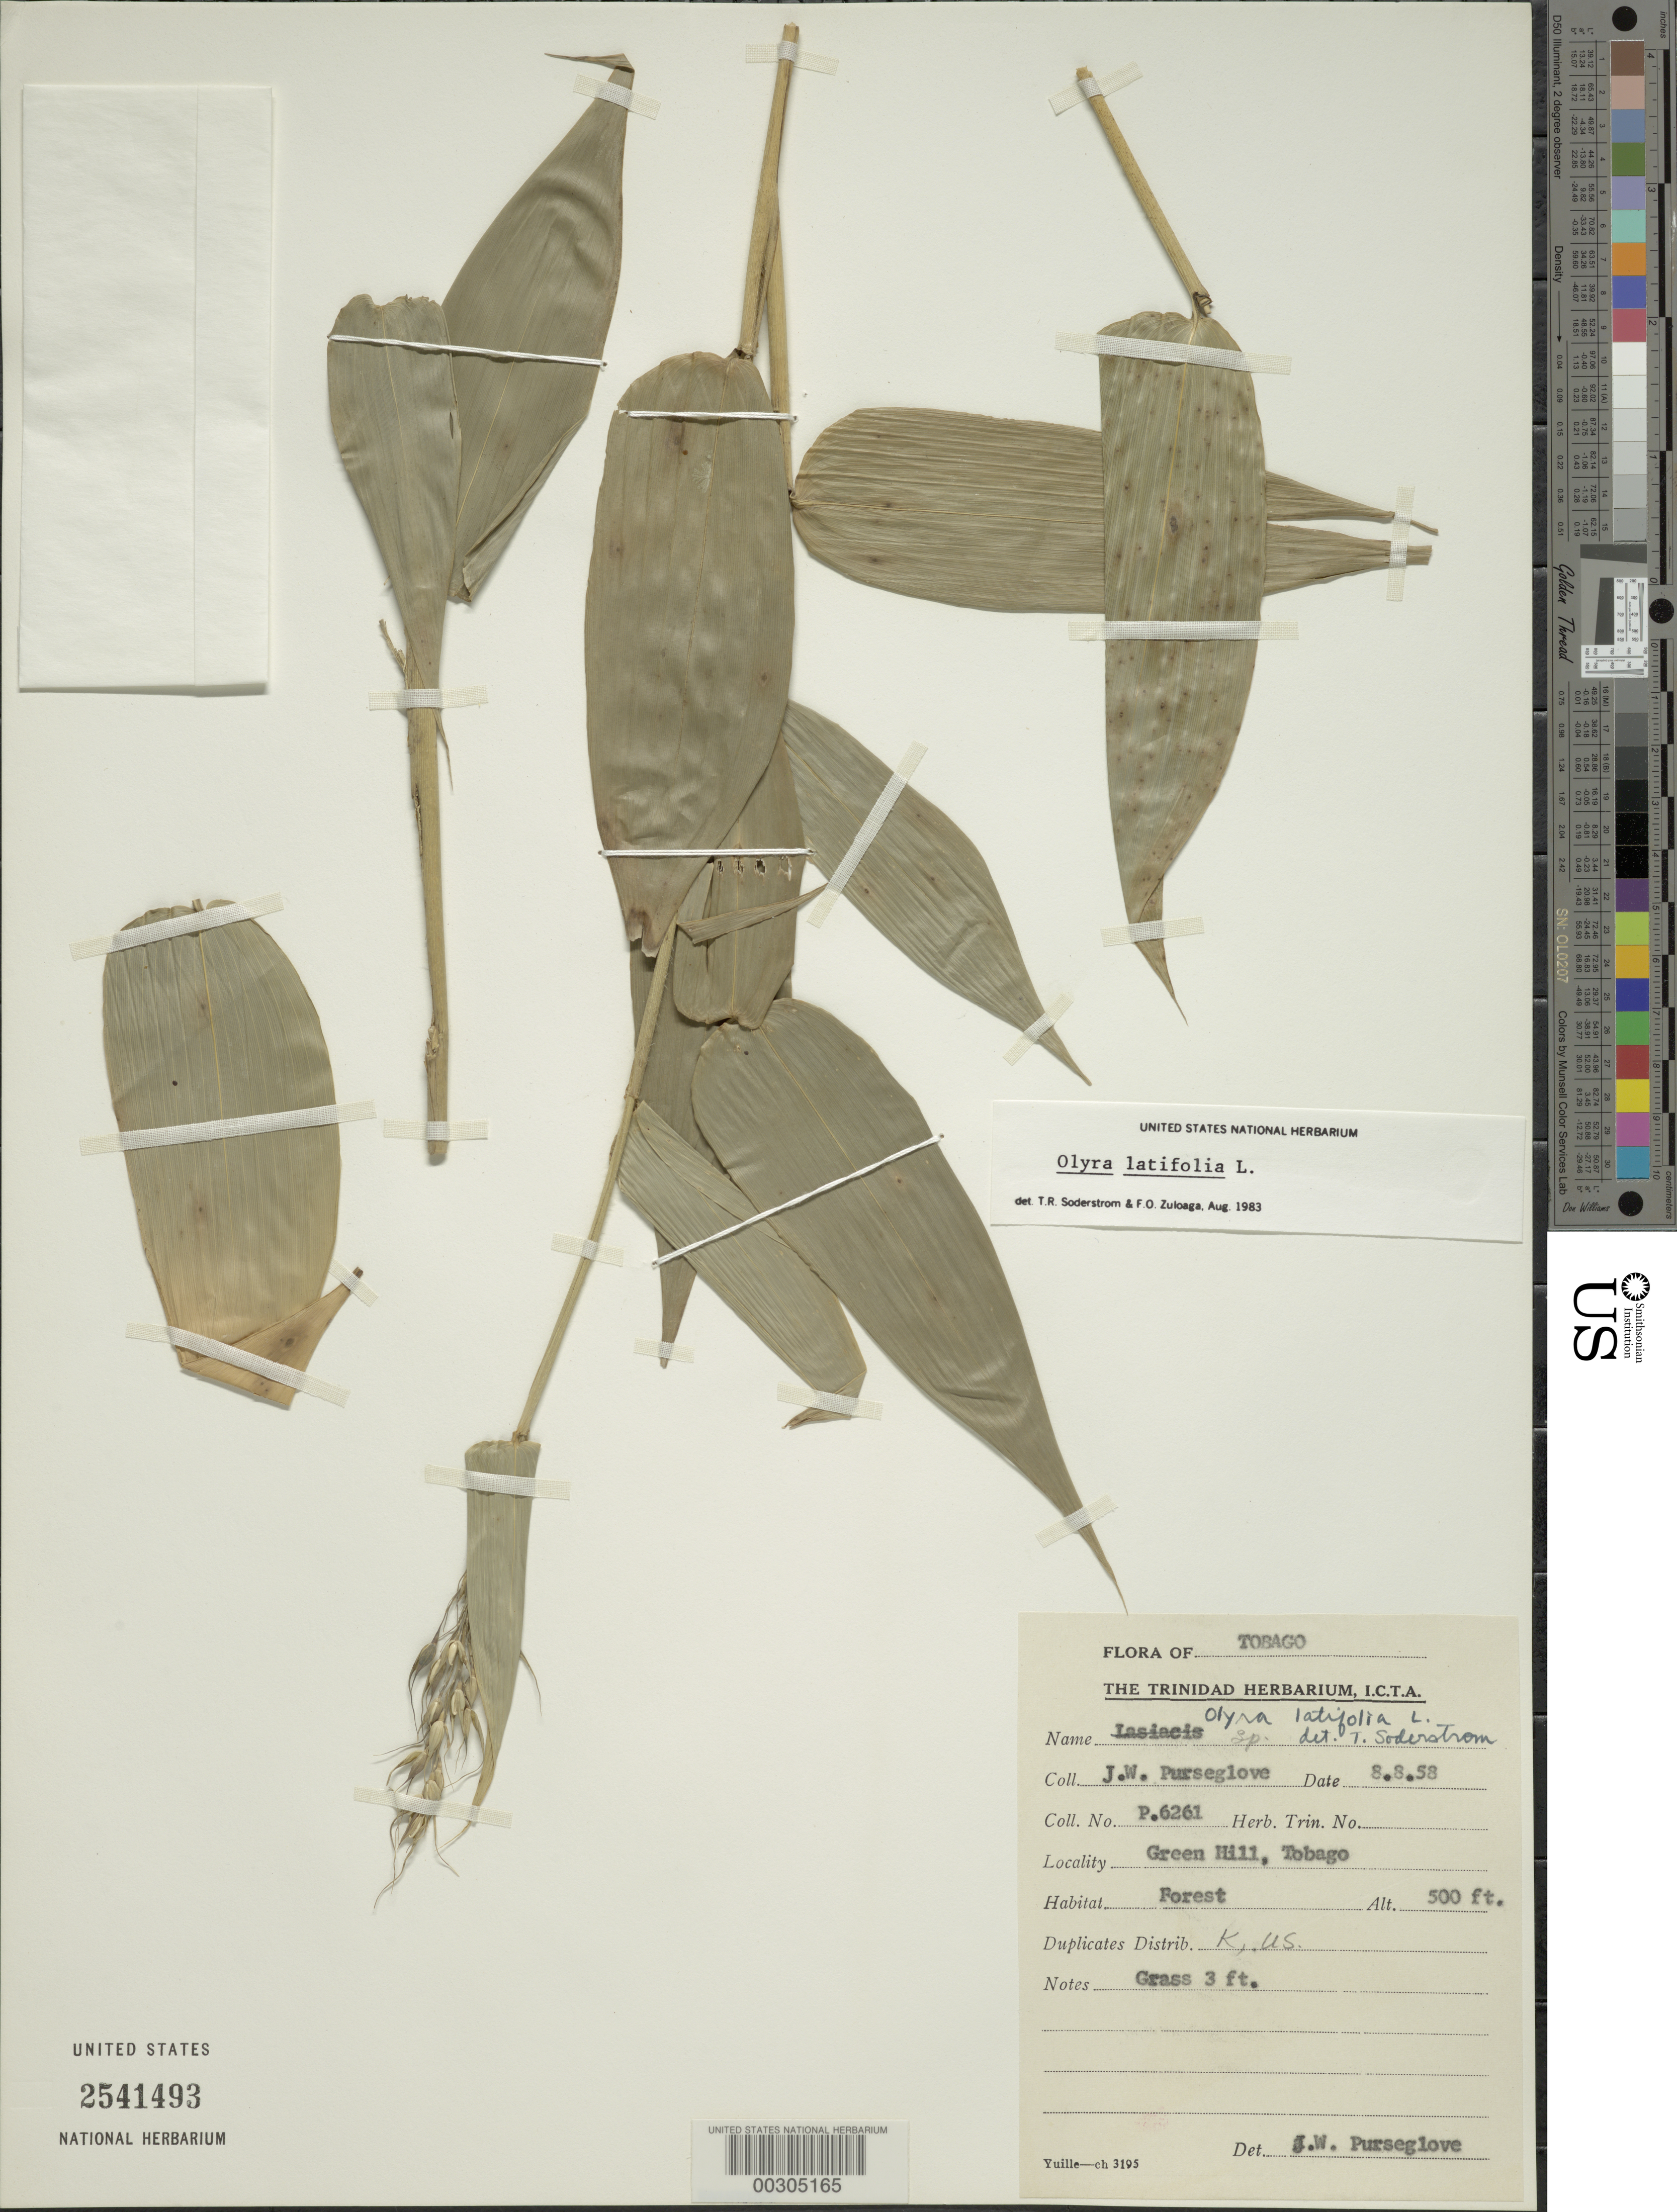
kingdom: Plantae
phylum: Tracheophyta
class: Liliopsida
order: Poales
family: Poaceae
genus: Olyra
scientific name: Olyra latifolia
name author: L.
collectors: J. Purseglove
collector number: P-6261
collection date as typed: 08 Aug 1958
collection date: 1958-08-08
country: Trinidad and Tobago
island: Tobago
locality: Green hill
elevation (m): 153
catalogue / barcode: US 2541493